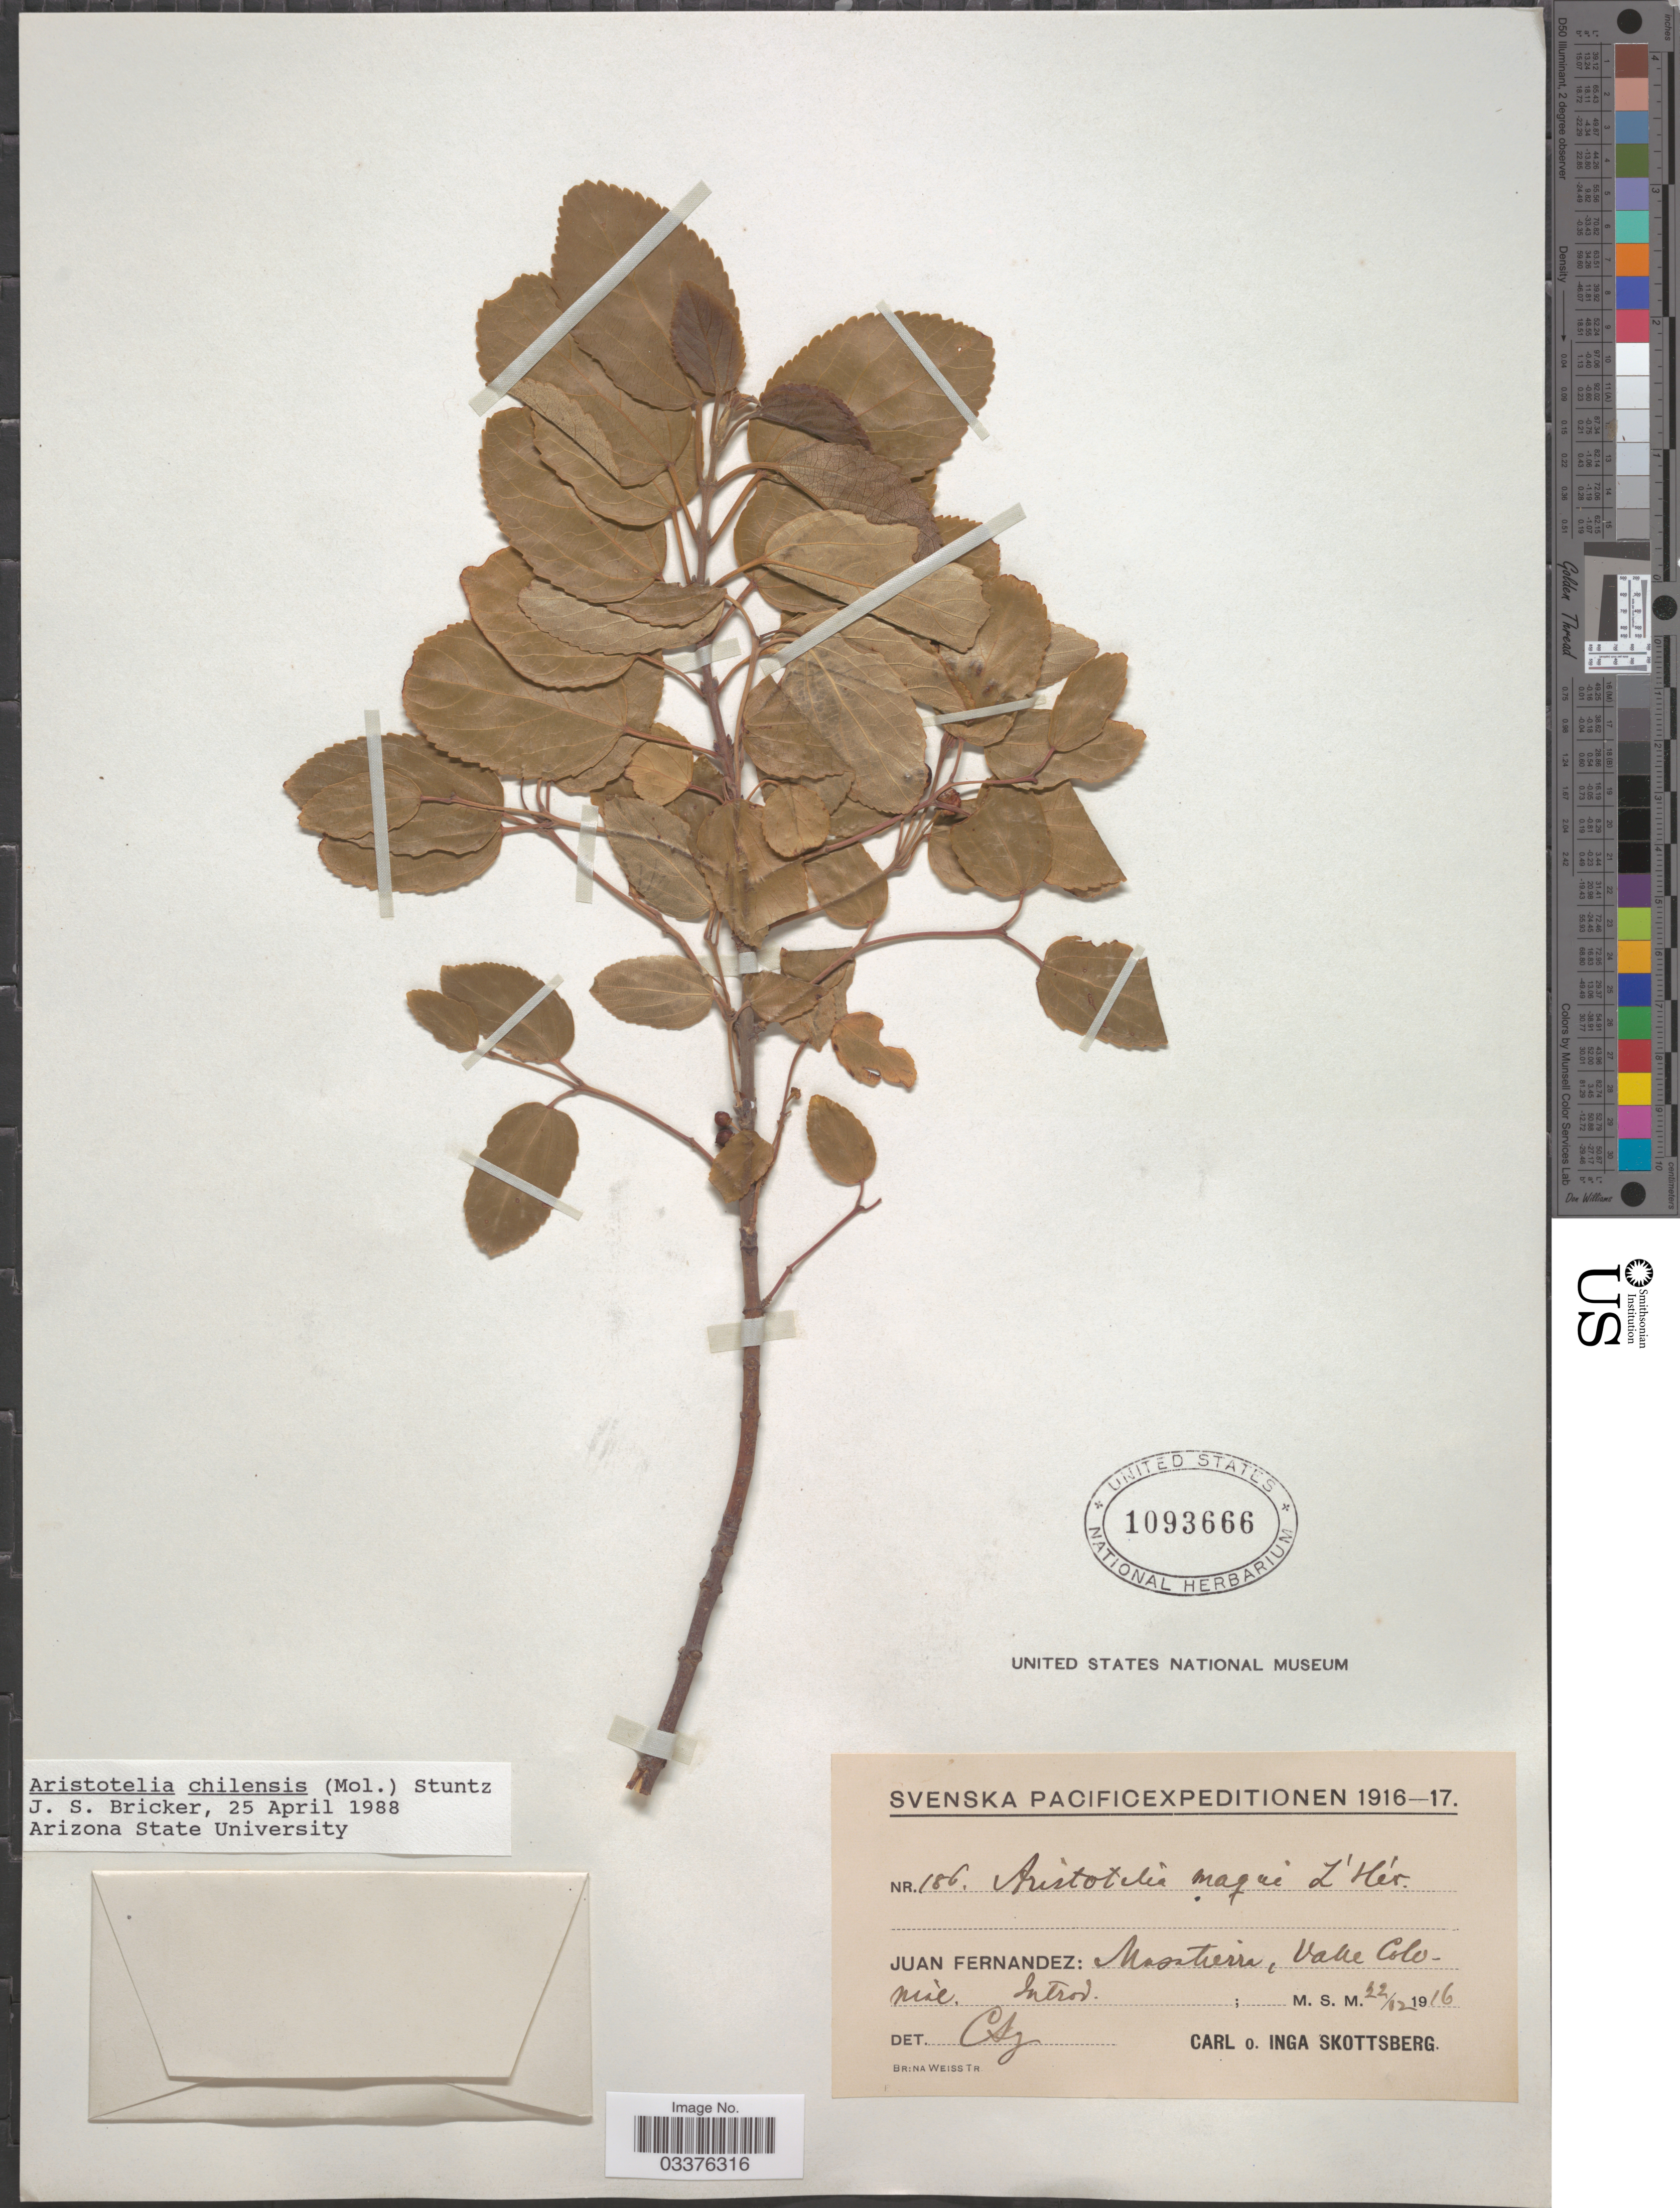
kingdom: Plantae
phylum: Tracheophyta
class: Magnoliopsida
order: Oxalidales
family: Elaeocarpaceae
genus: Aristotelia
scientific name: Aristotelia sp.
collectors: I. Skottsberg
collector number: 186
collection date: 1916-02-22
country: Chile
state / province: Valparaíso (V)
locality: Juan Fernandez: Masatierre, Valle Colonie.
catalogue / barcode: US 1093666